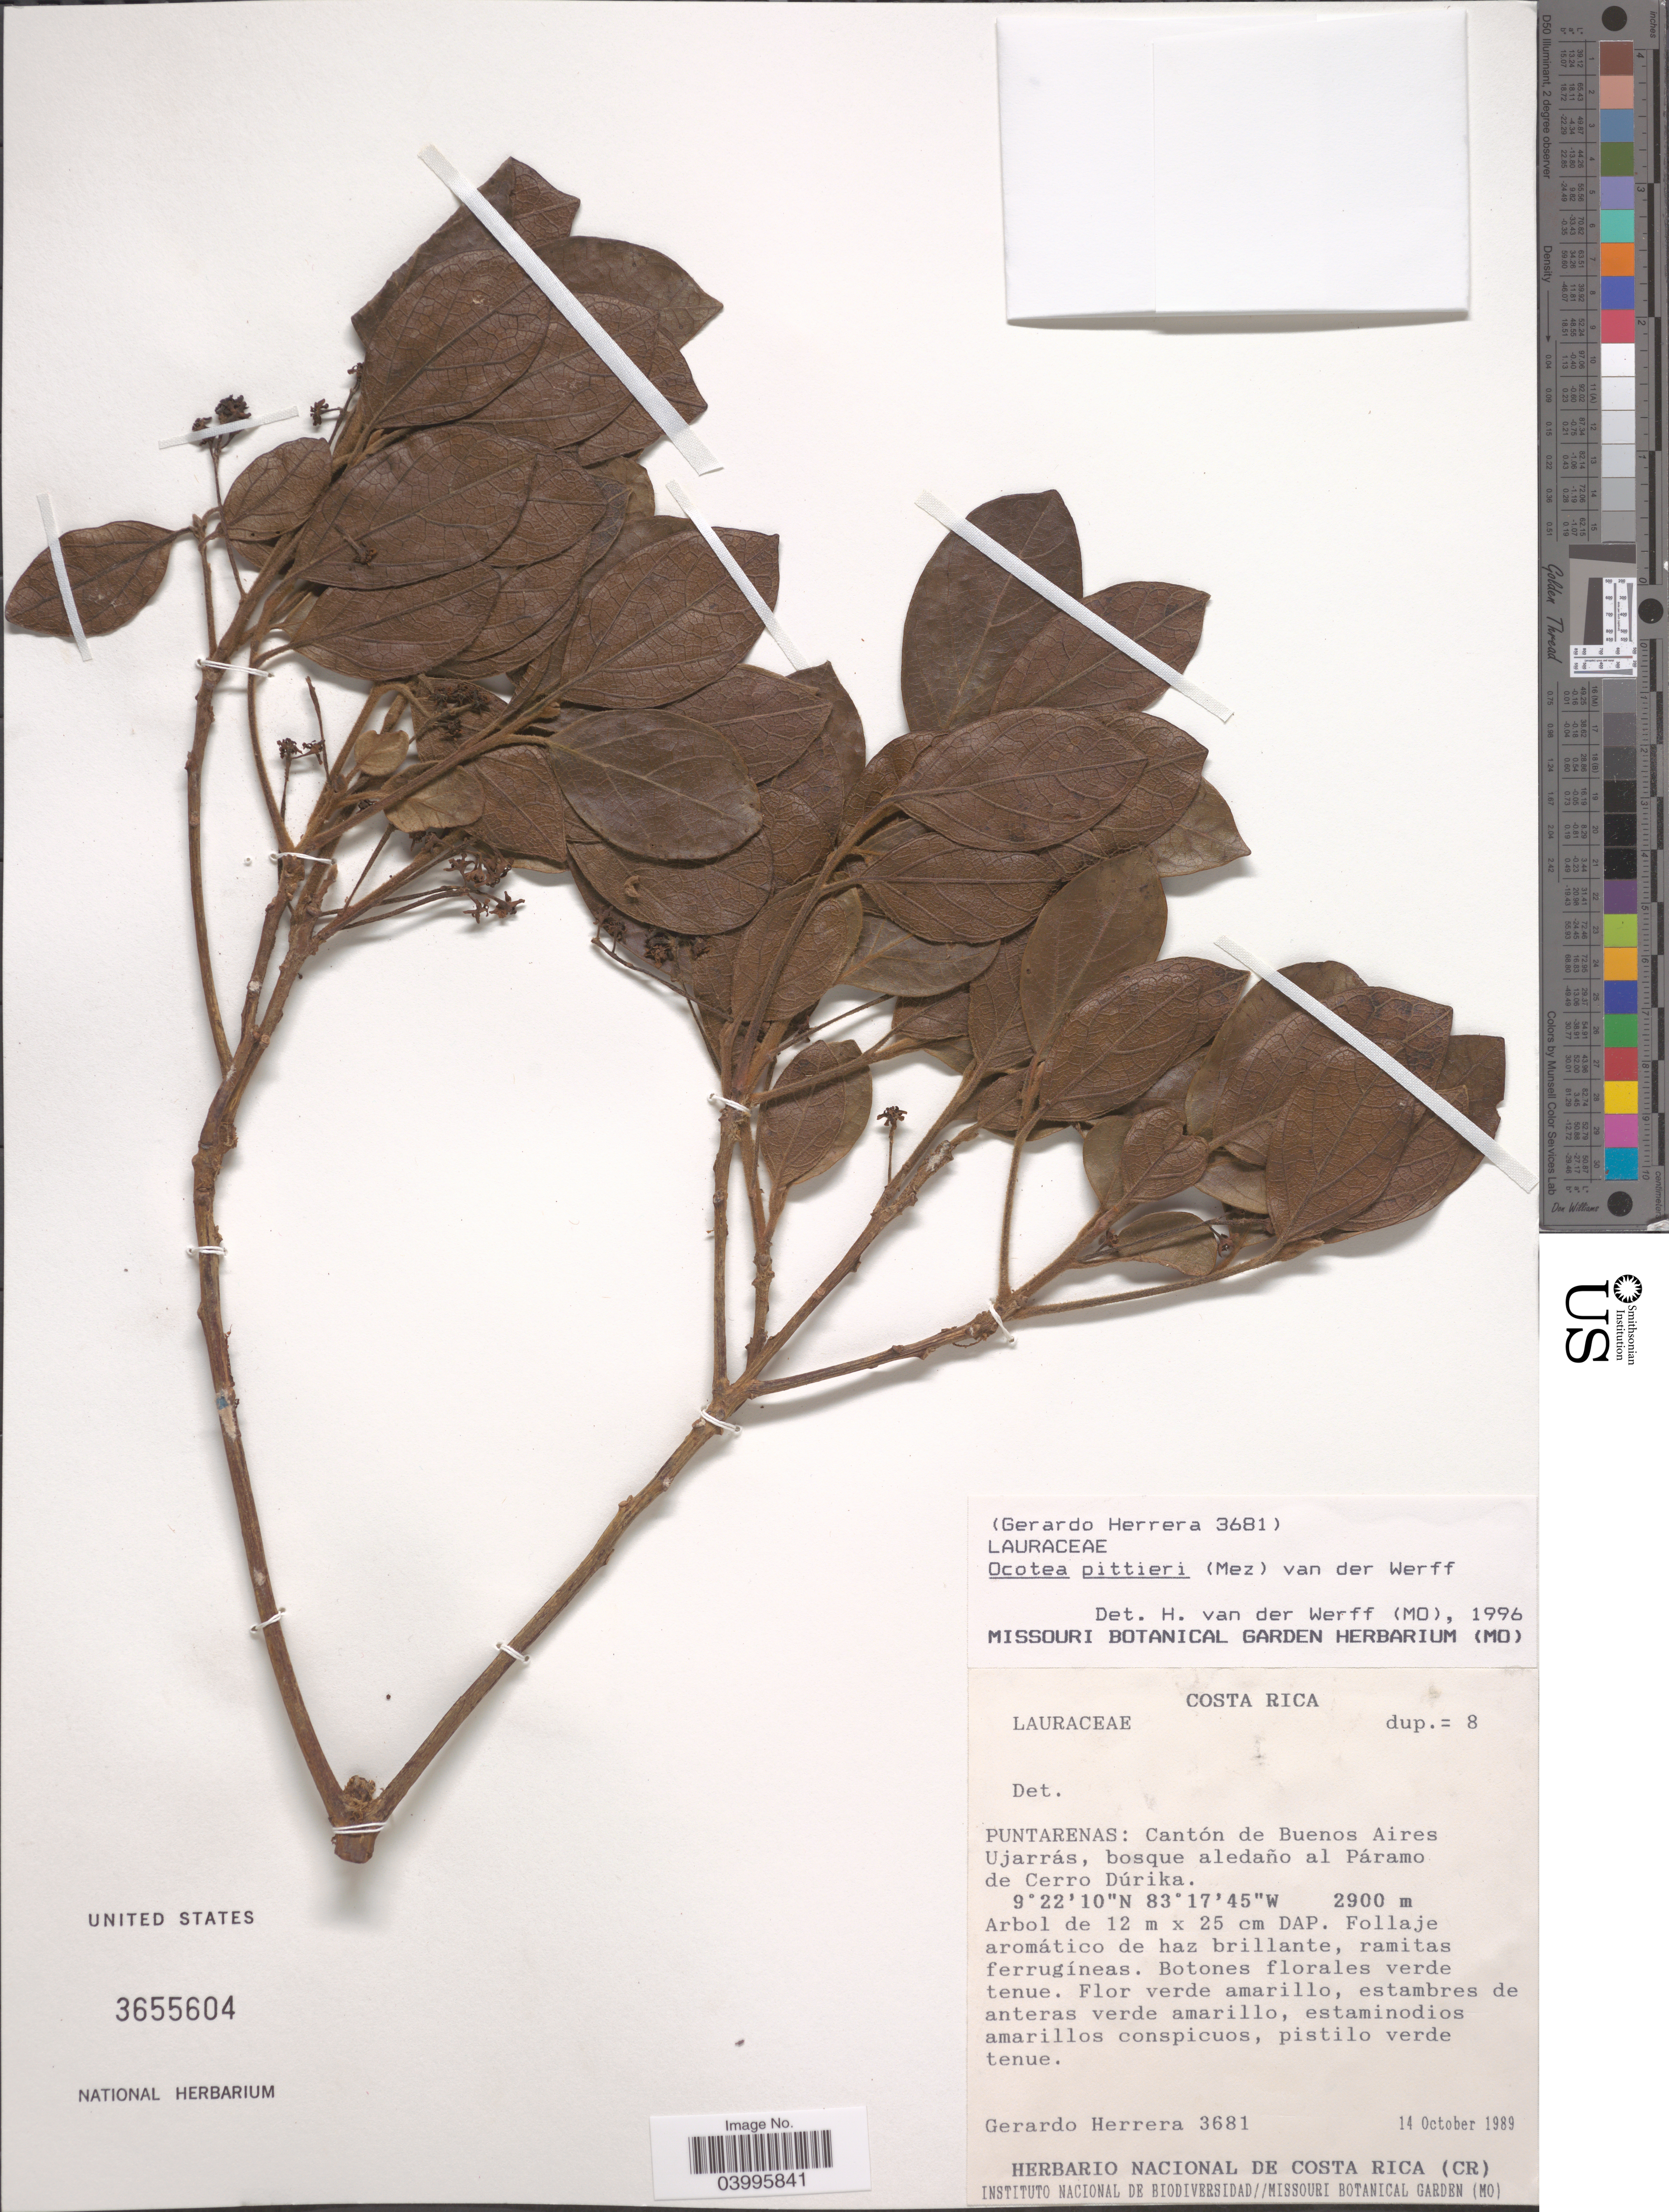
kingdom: Plantae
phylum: Tracheophyta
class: Magnoliopsida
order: Laurales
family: Lauraceae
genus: Ocotea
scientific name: Ocotea pittieri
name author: (Mez) van der Werff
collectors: G. Herrera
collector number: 3681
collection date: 1989-10-14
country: Costa Rica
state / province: Puntarenas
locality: Cantón de Buenos Aires Ujarrás, bosque aledaño al Páramo de Cerro Dúrika.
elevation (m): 2900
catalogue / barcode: US 3655604